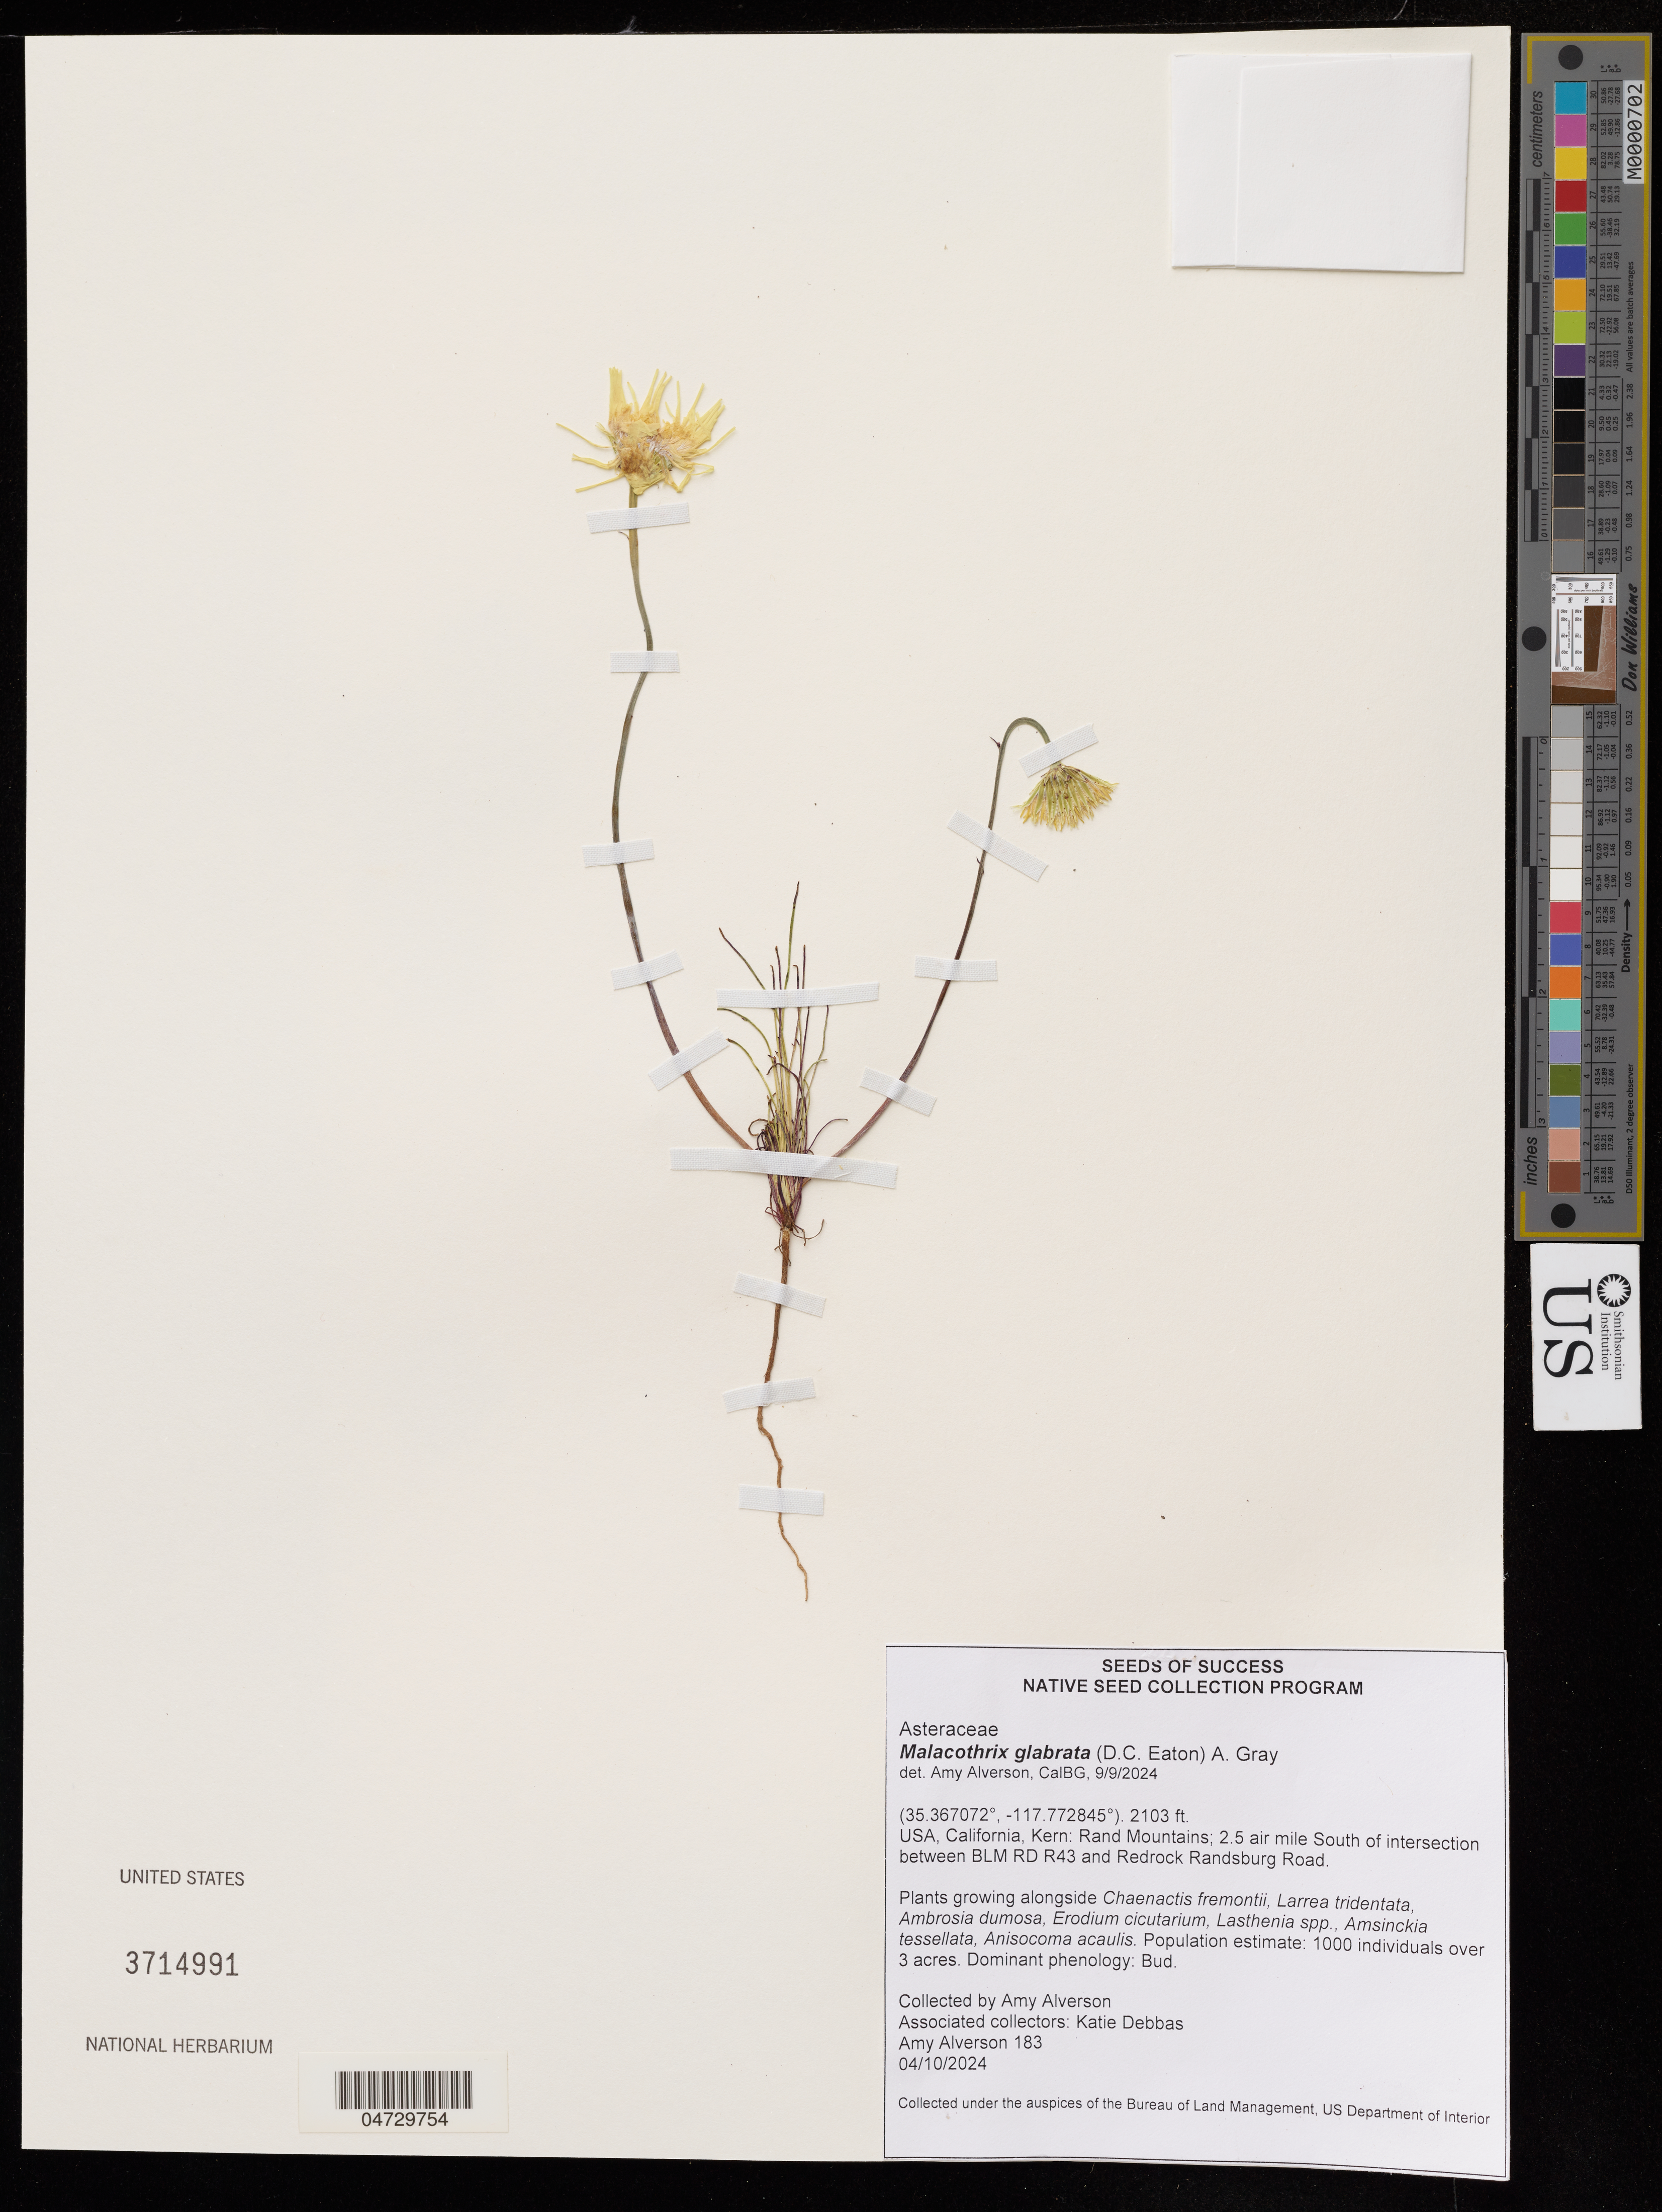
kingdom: Plantae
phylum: Tracheophyta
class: Magnoliopsida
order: Asterales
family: Asteraceae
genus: Malacothrix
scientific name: Malacothrix glabrata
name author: (A. Gray ex D.C. Eaton) A. Gray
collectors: A. Alverson & K. Debbas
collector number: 183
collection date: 2024-04-10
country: United States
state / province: California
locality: USA, California, Kern: Rand Mountains; 2.5 air mile South of intersection between BLM RD R43 and Redrock Randsburg Road.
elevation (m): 641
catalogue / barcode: US 3714991